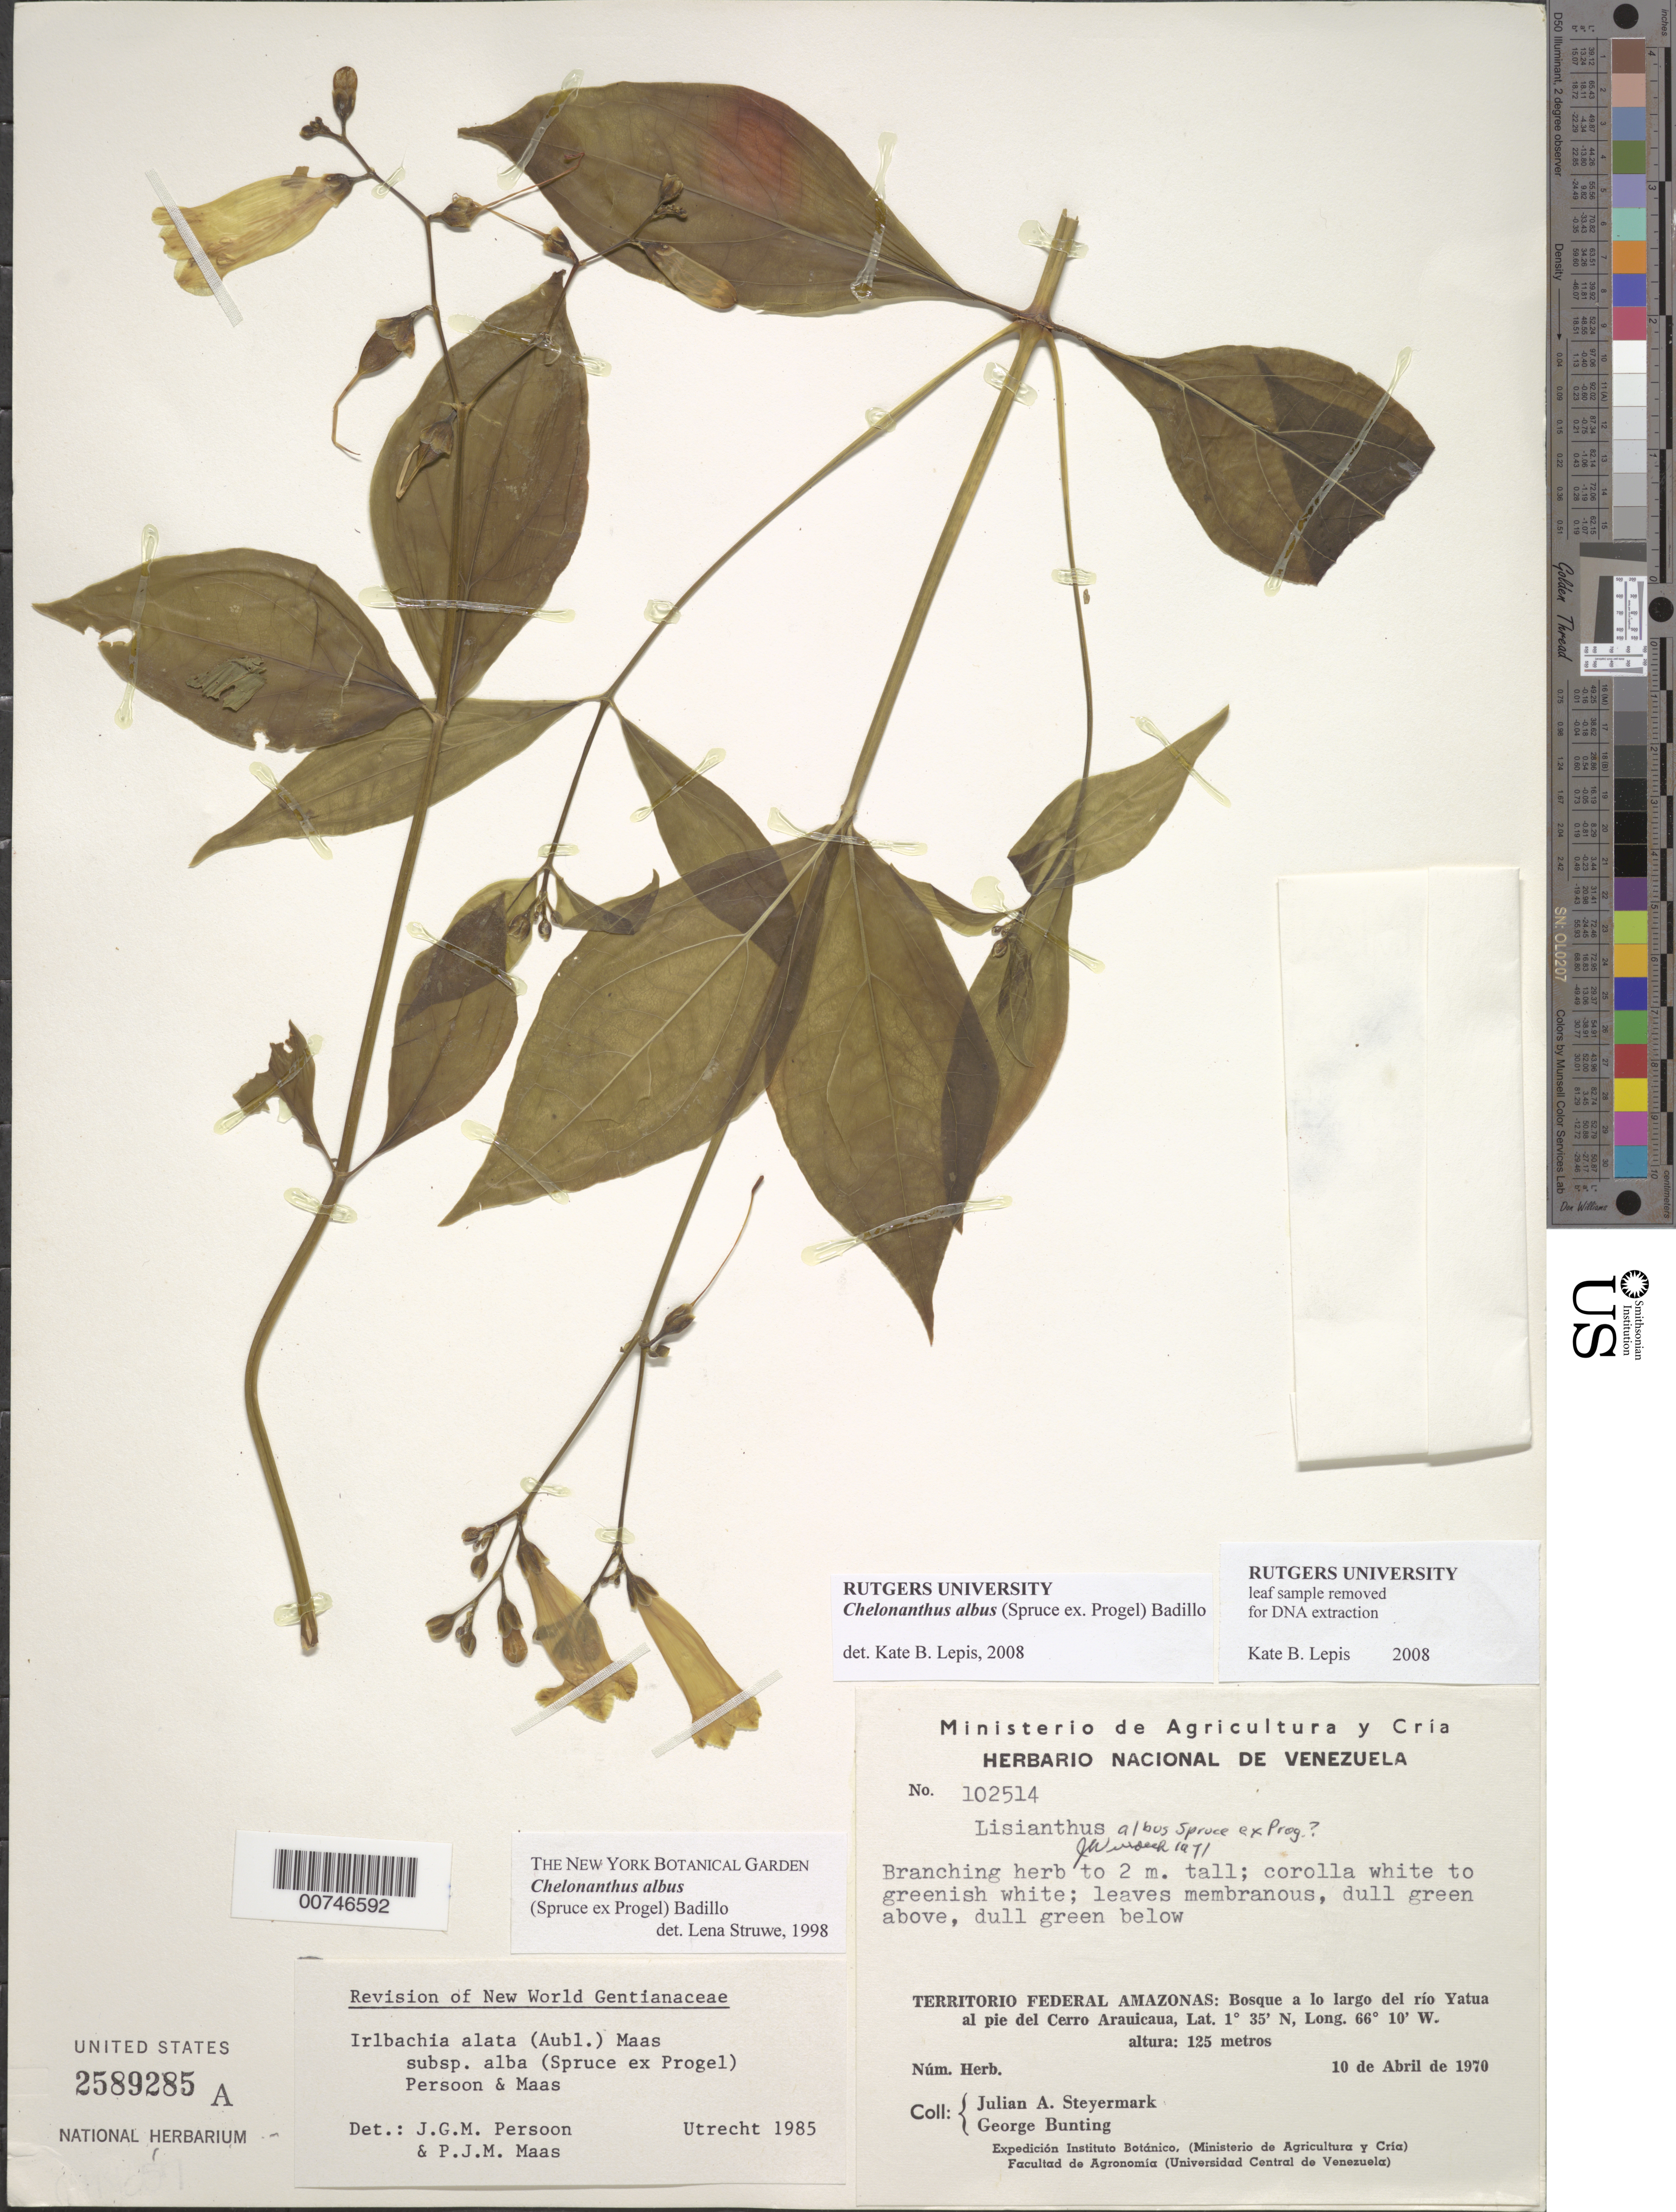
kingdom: Plantae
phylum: Tracheophyta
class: Magnoliopsida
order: Gentianales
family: Gentianaceae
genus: Chelonanthus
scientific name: Chelonanthus albus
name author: (Spruce ex Progel) V.M. Badillo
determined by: Struwe, L.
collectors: J. Steyermark & G. S. Bunting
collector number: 102514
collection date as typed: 10-Apr-70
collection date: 1970-04-10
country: Venezuela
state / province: Amazonas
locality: Río Yatua al pie del Cerro Arauicaua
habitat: Forest along river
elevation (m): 125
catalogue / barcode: US 2589285A